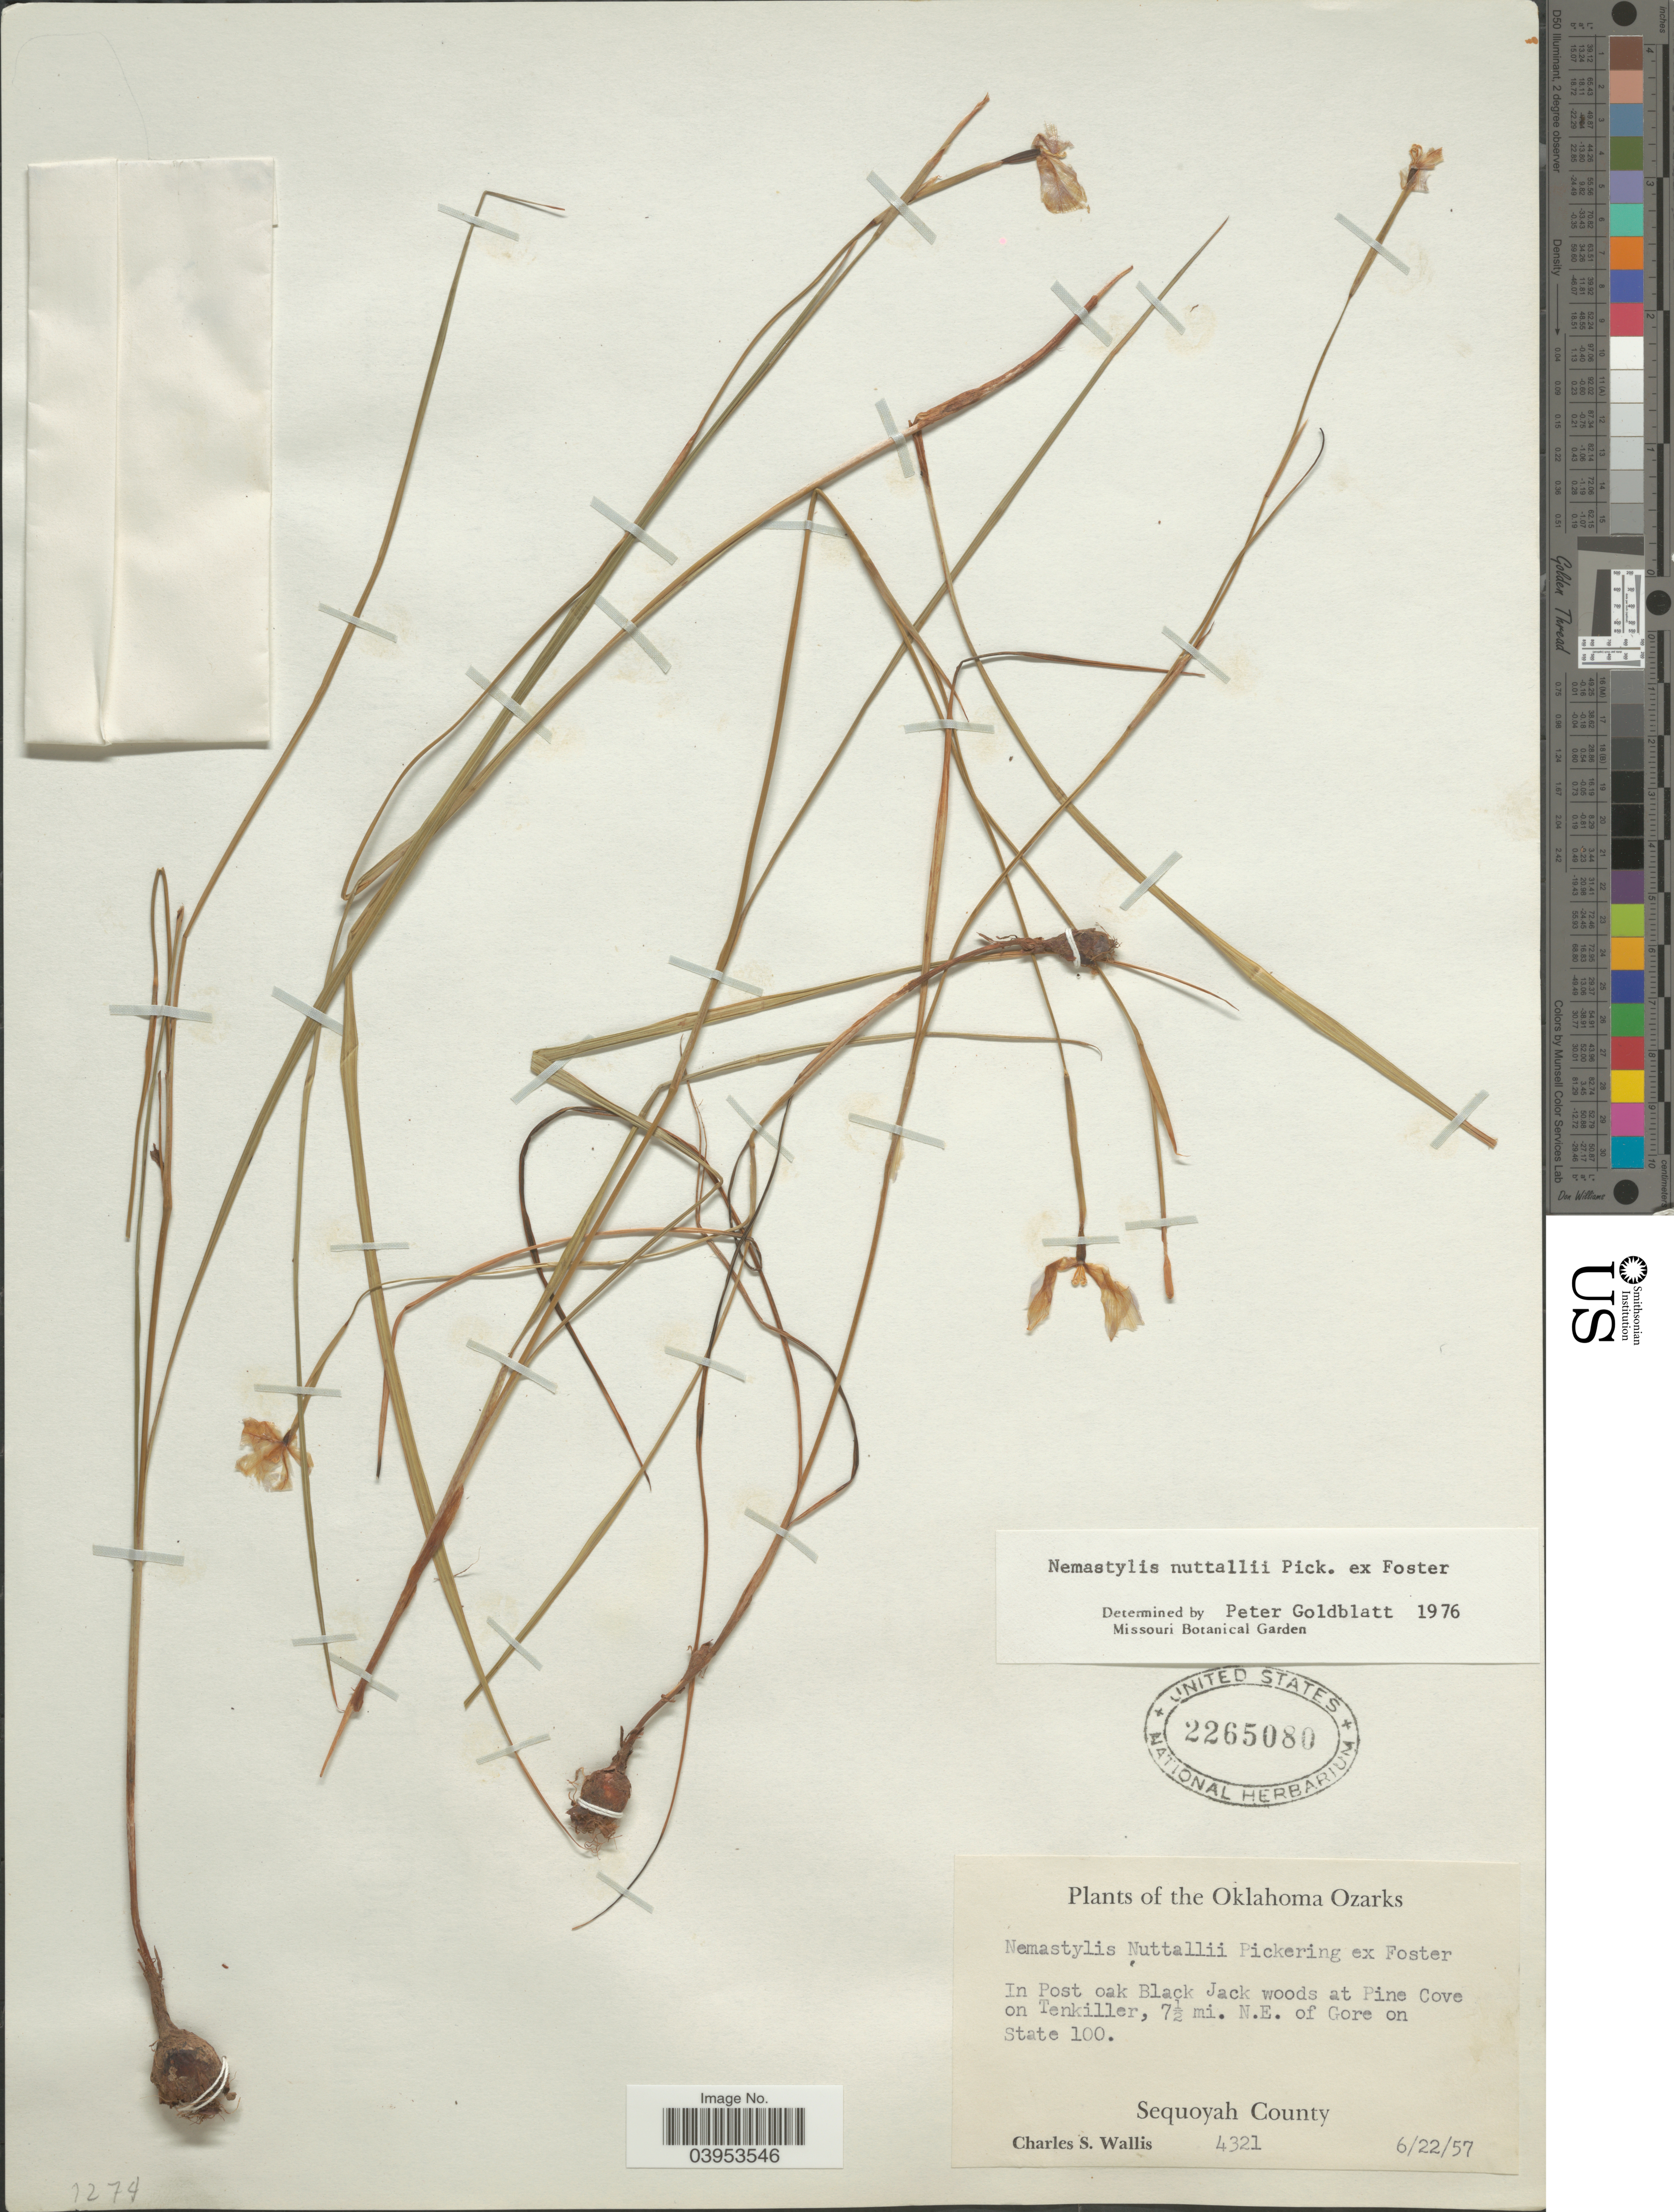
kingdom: Plantae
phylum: Tracheophyta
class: Liliopsida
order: Asparagales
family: Iridaceae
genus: Nemastylis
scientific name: Nemastylis nuttallii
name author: Pickering ex R.C. Foster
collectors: C. Wallis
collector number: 4321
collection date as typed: Transcribed d/m/y: 22/6/57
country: United States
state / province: Oklahoma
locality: The Oklahoma Ozarks. In Post oak Black Jack woods at Pine Cove on Tenkiller, 7½ mi. N.E. of Gore on State 100. Sequoyah County.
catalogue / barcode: US 2265080